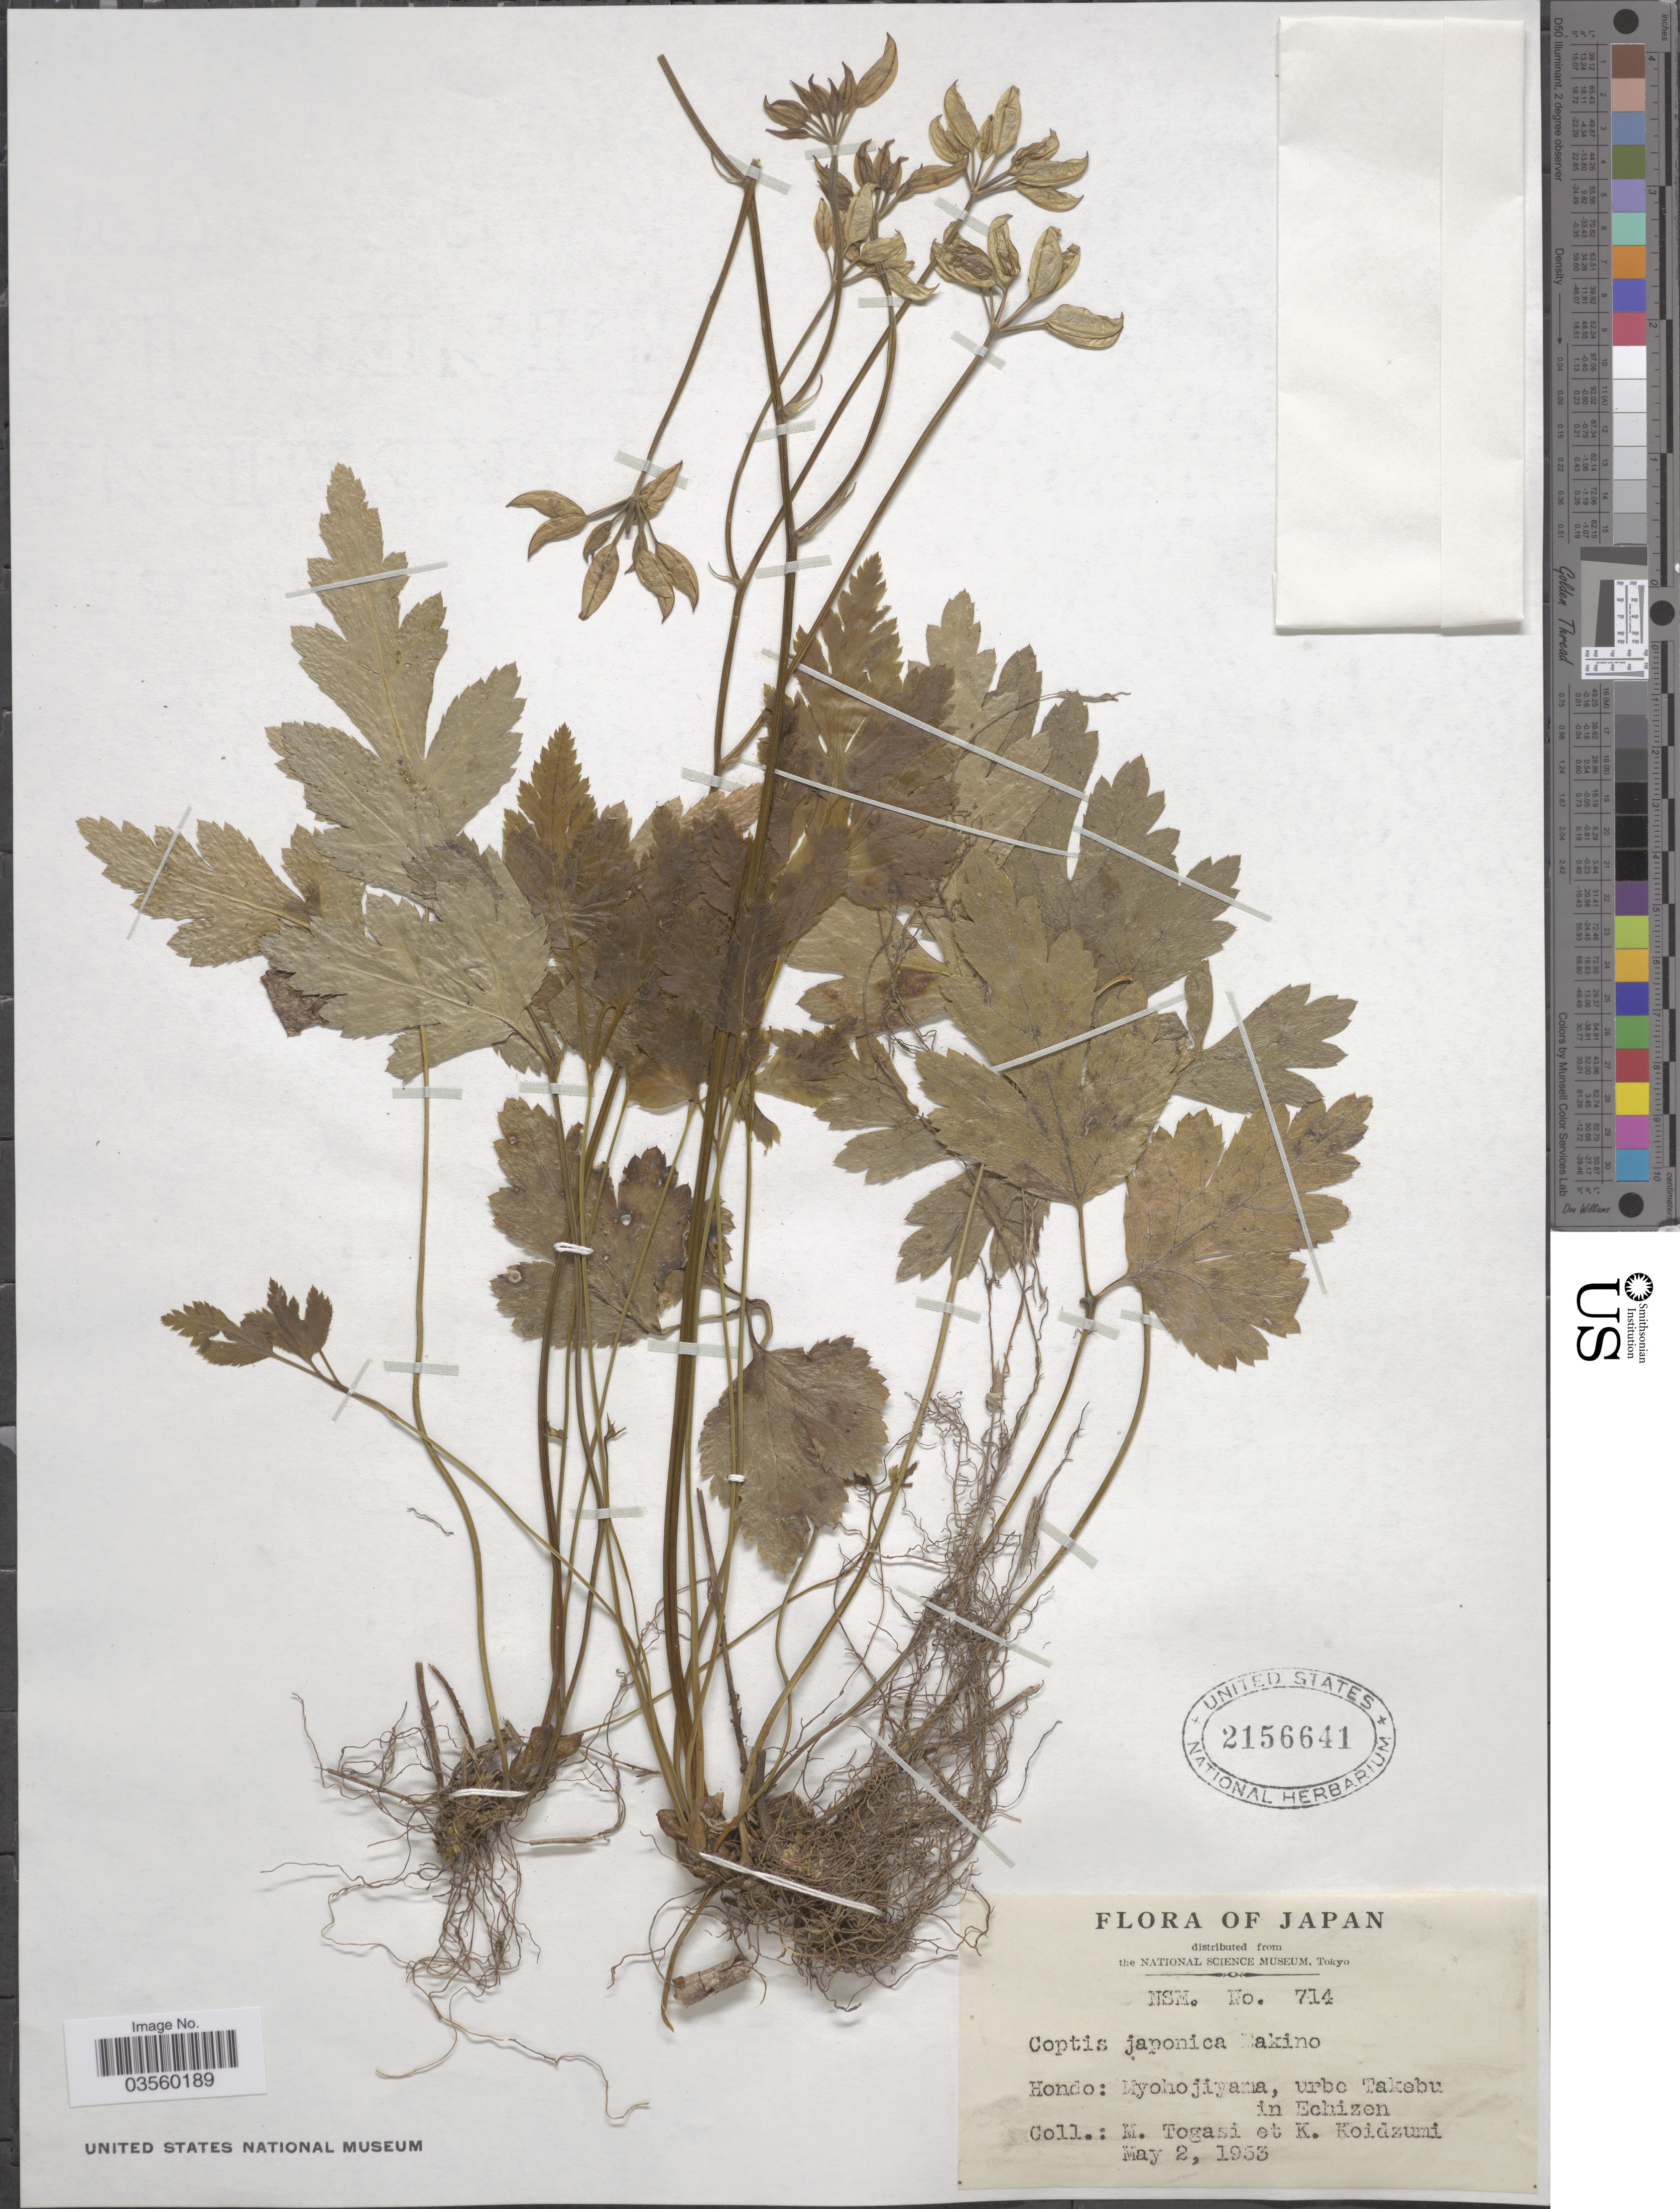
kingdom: Plantae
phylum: Tracheophyta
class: Magnoliopsida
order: Ranunculales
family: Ranunculaceae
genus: Coptis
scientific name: Coptis japonica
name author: (Thunb.) Makino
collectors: M. Togasi & K. Koidzumi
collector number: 714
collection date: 1953-05-02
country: Japan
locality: Hondo: Myohojiyama, urbe Takebu in Echizen.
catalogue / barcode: US 2156641